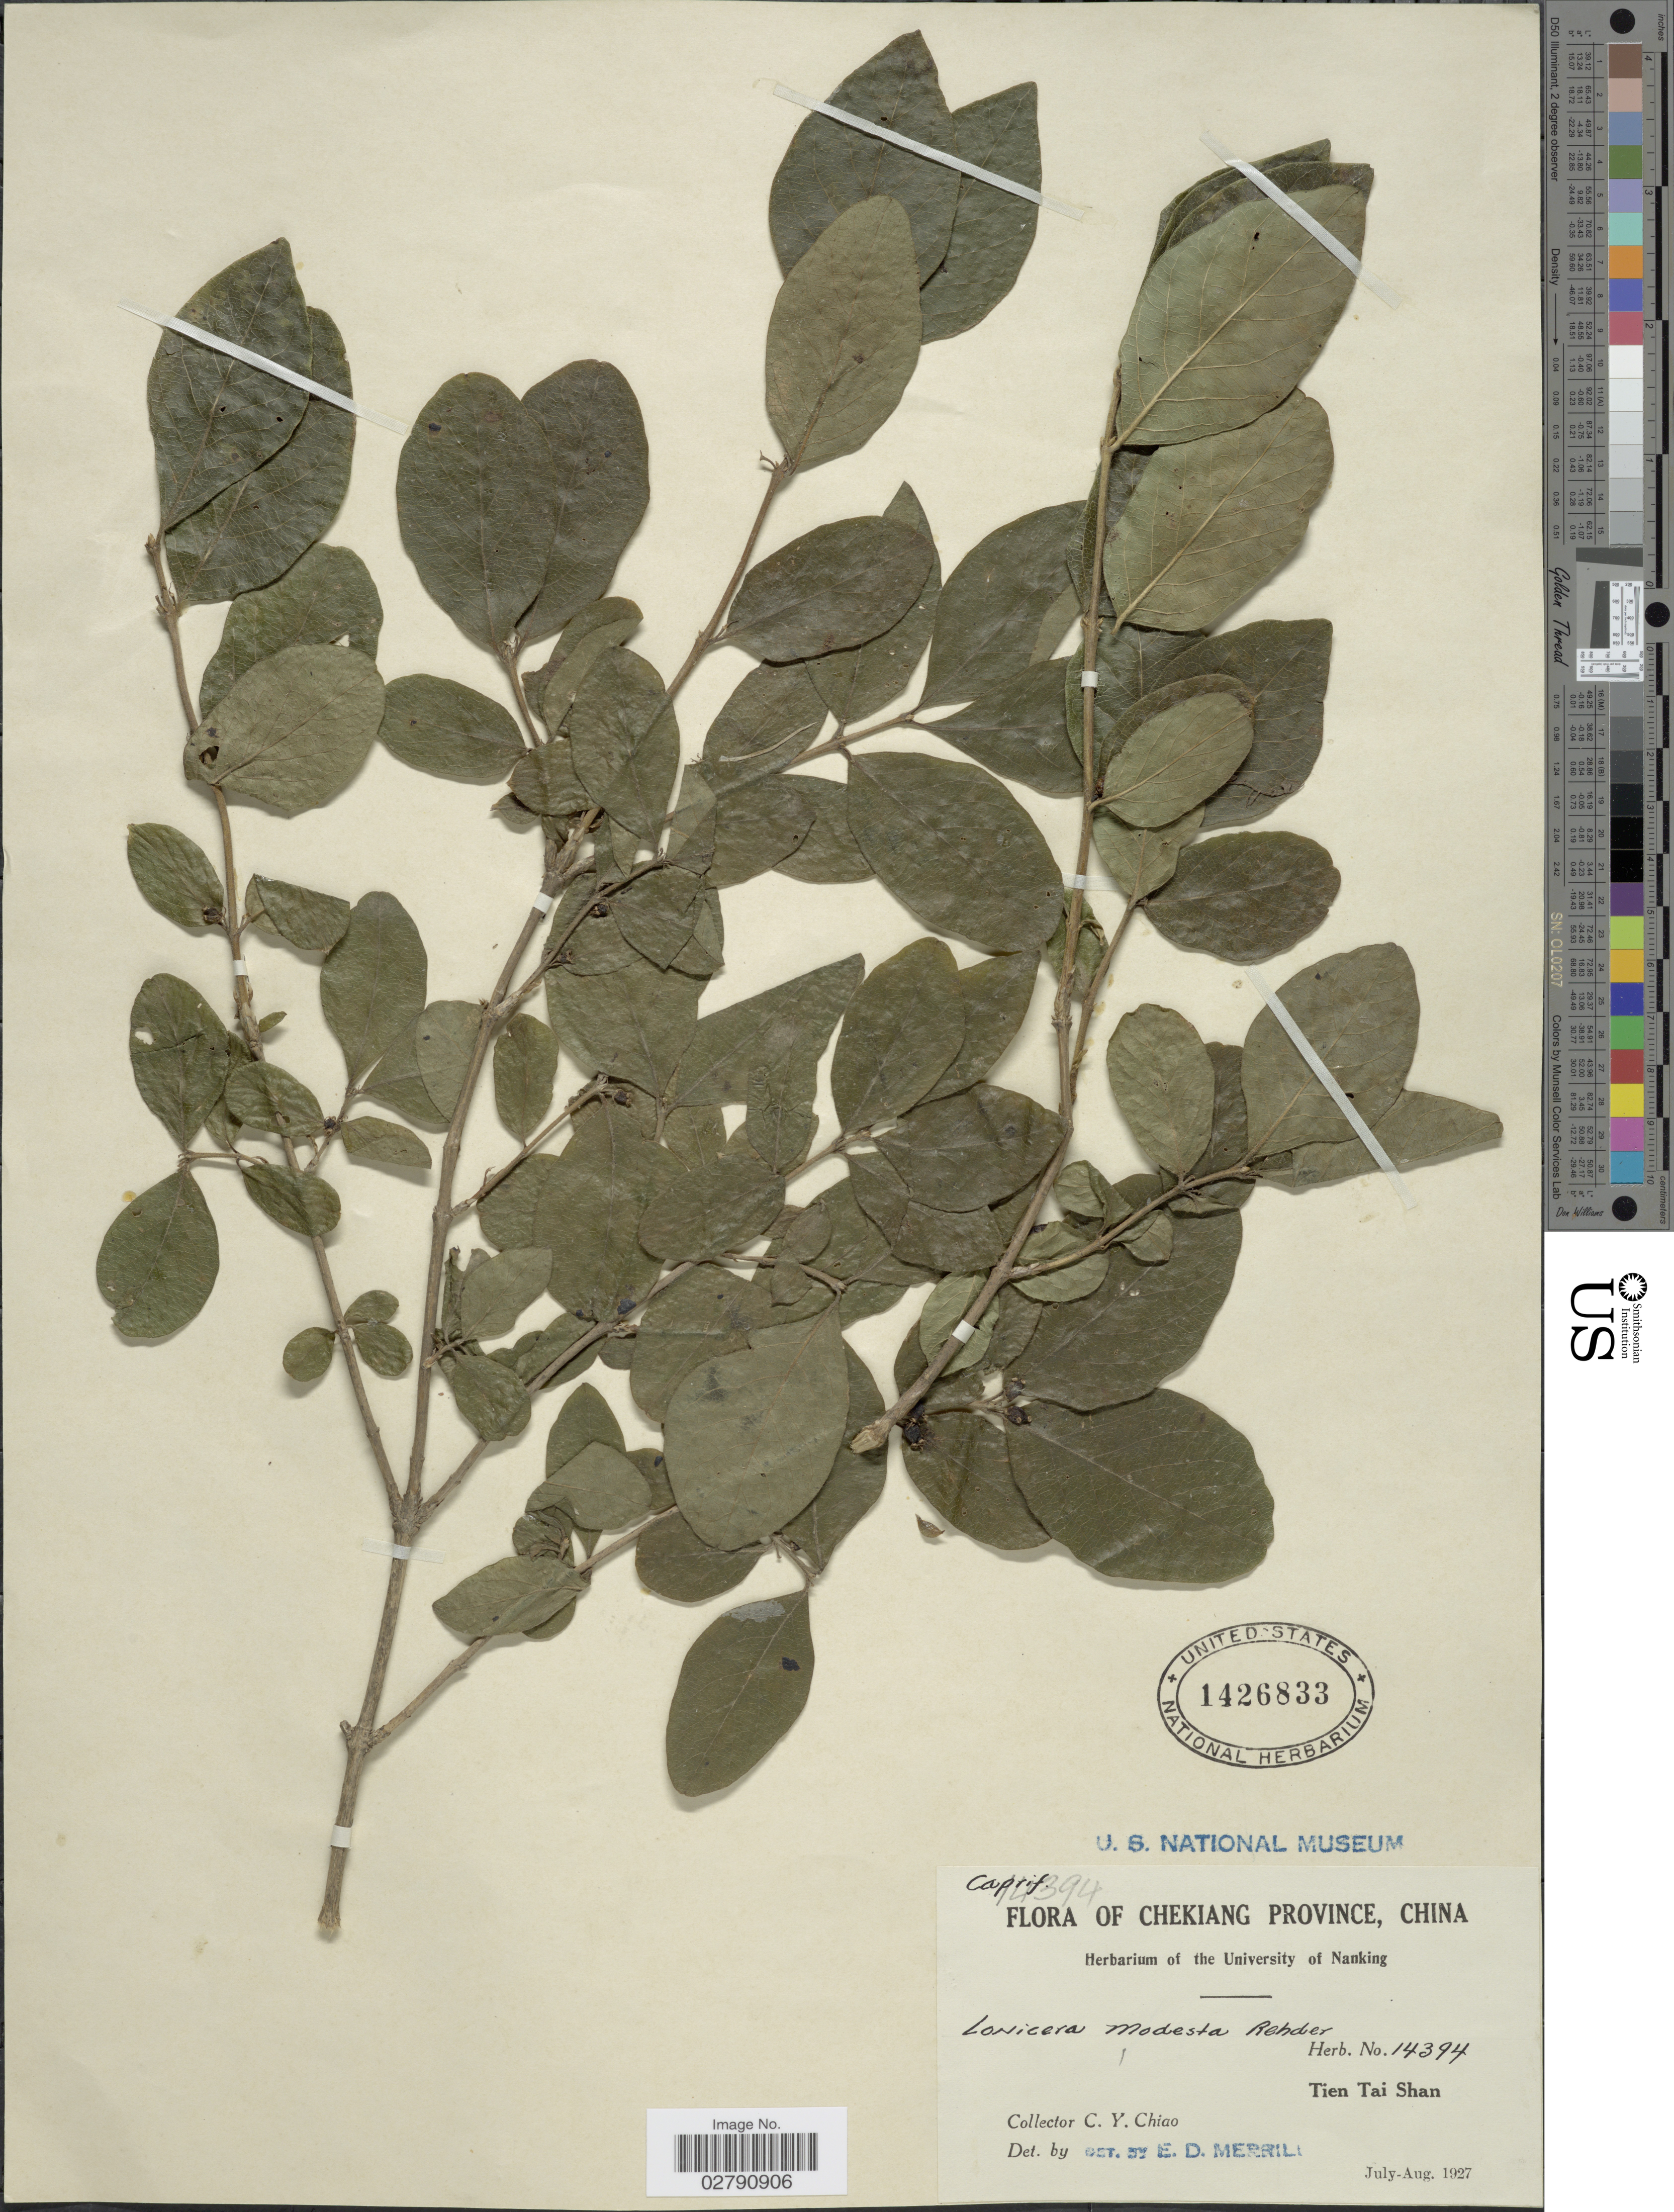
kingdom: Plantae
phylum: Tracheophyta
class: Magnoliopsida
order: Dipsacales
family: Caprifoliaceae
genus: Lonicera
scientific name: Lonicera modesta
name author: Rehder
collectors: C. Y. Chiao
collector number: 14394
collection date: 1927-07/1927-08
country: China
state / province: Zhejiang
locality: Chekiang Province. Tien Tai Shan.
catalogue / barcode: US 1426833